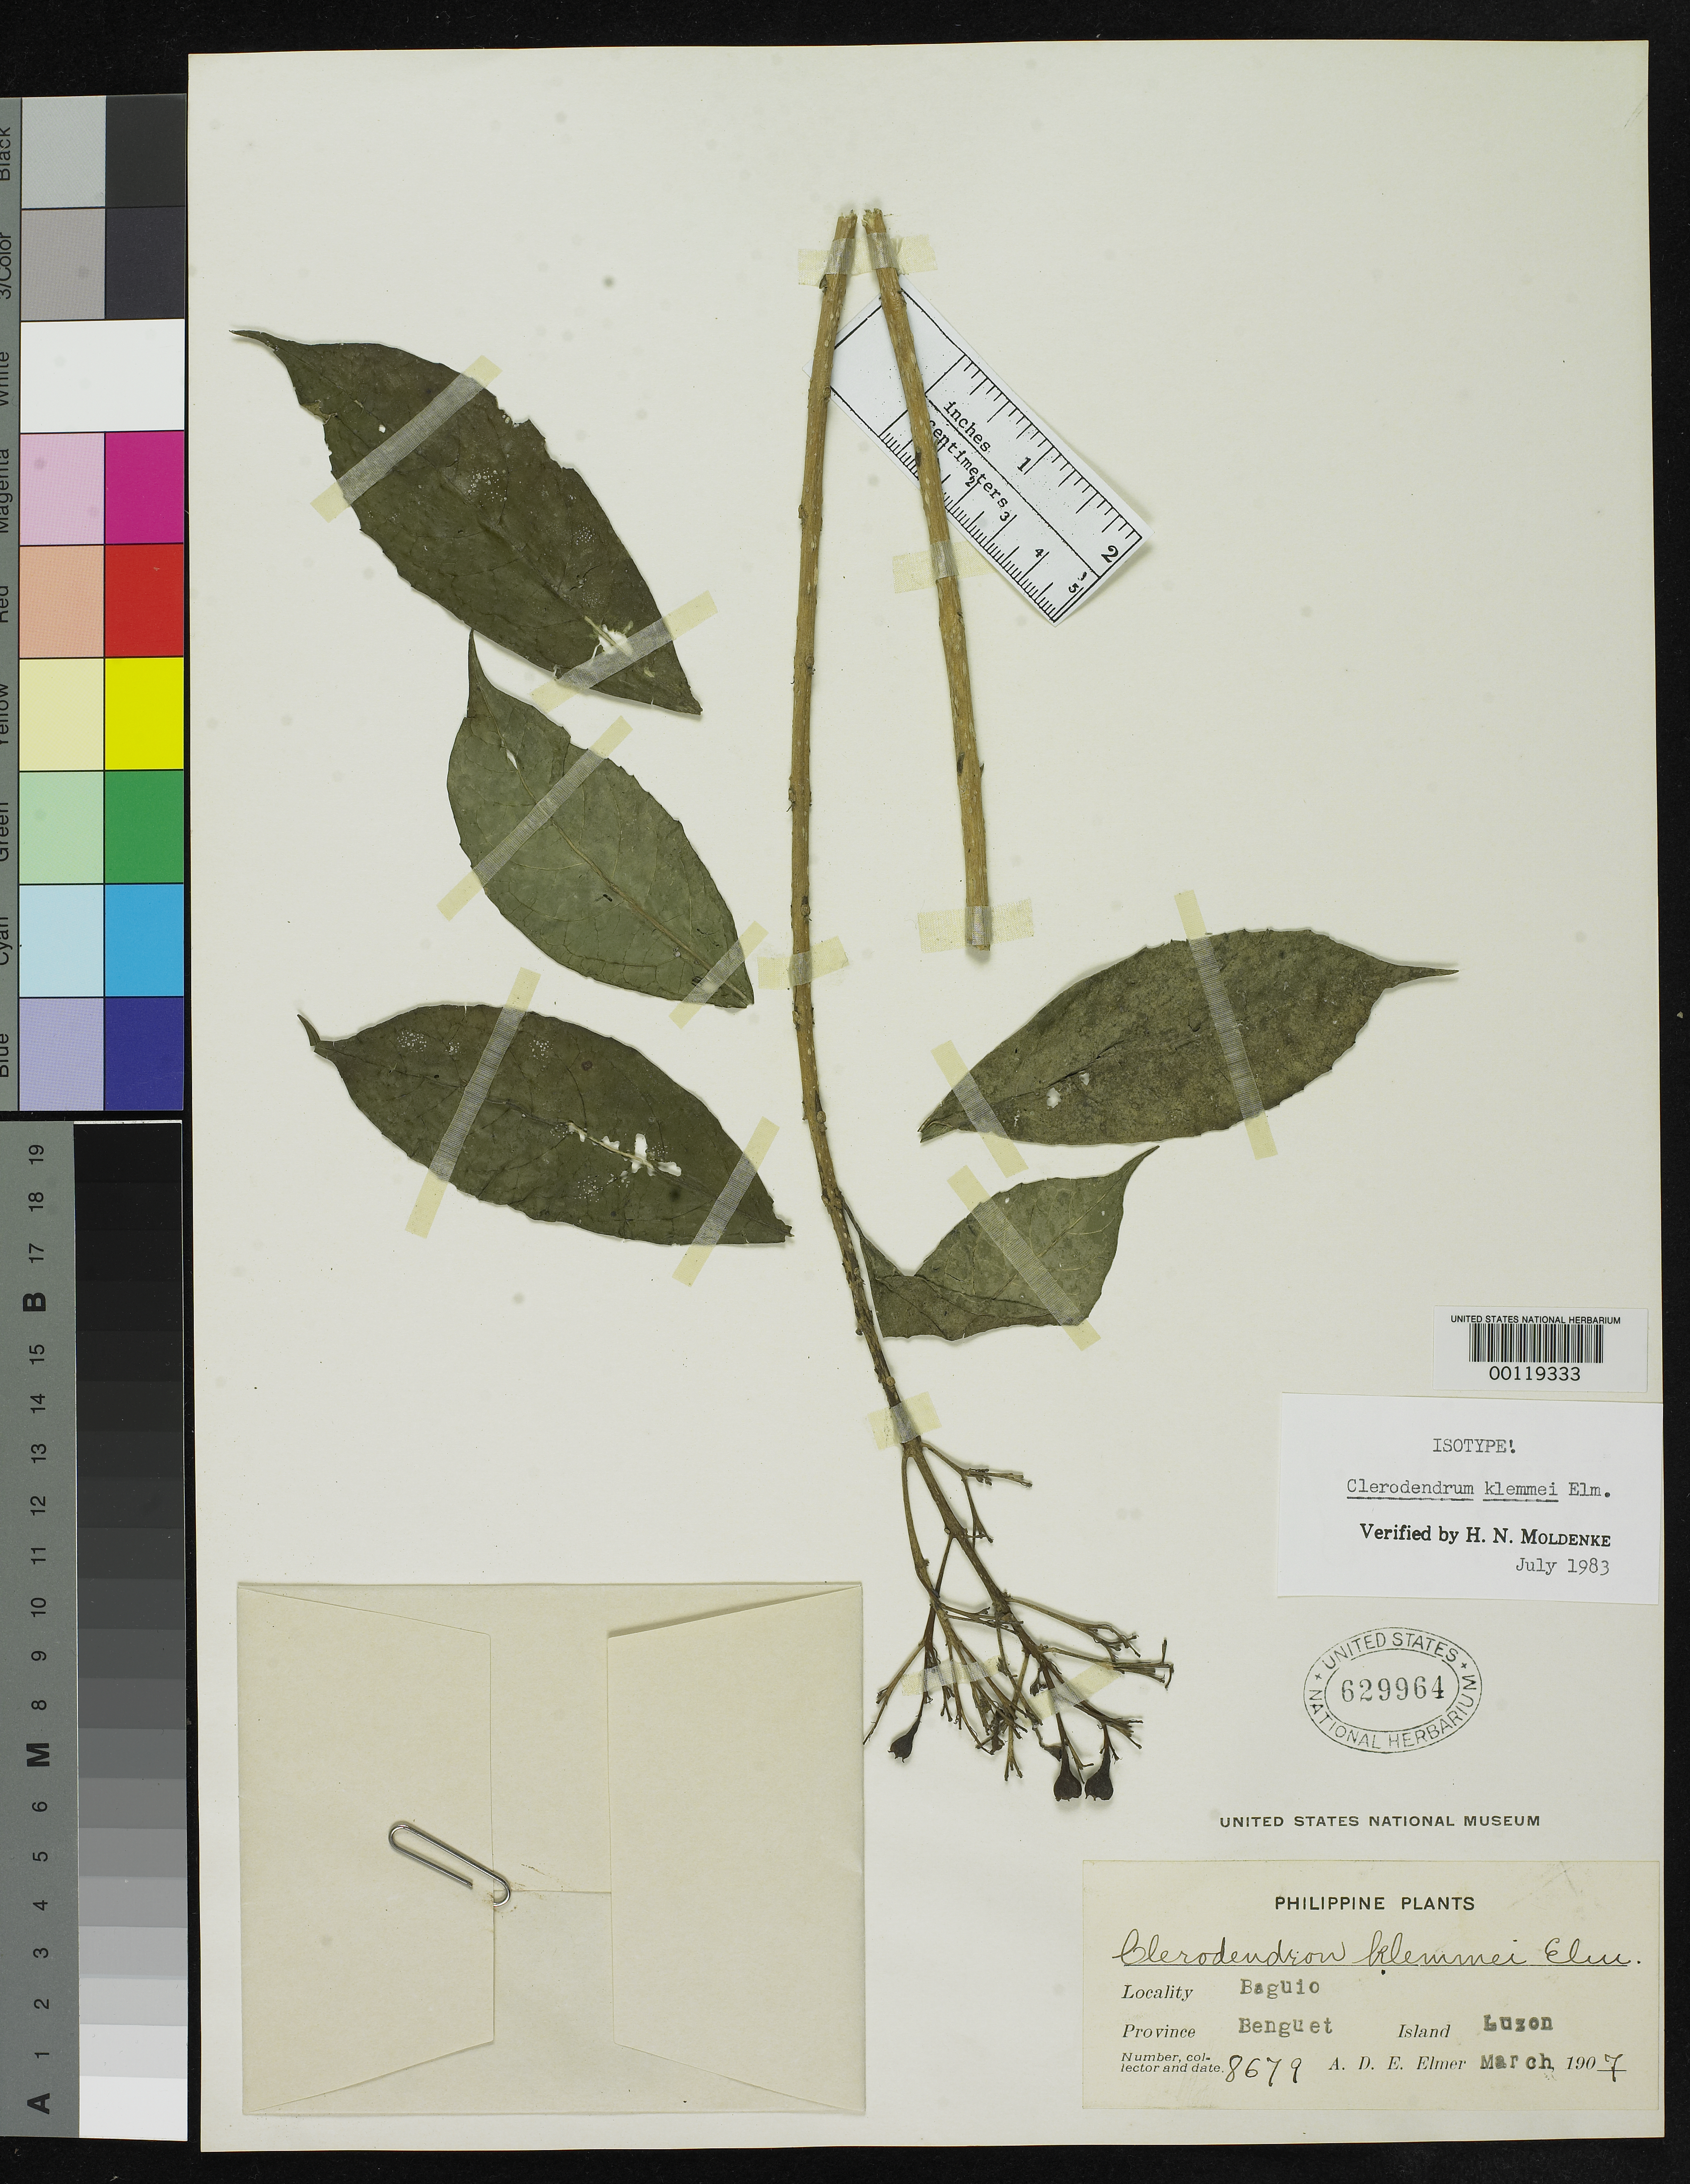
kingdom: Plantae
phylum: Tracheophyta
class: Magnoliopsida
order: Lamiales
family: Lamiaceae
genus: Clerodendrum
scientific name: Clerodendrum klemmei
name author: Elmer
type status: Isotype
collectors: A. D. E. Elmer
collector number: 8679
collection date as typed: Mar 1907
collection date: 1907-03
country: Philippines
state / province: Cordillera (Administrative Region)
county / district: Benguet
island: Luzon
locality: Baguio.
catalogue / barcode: US 629964